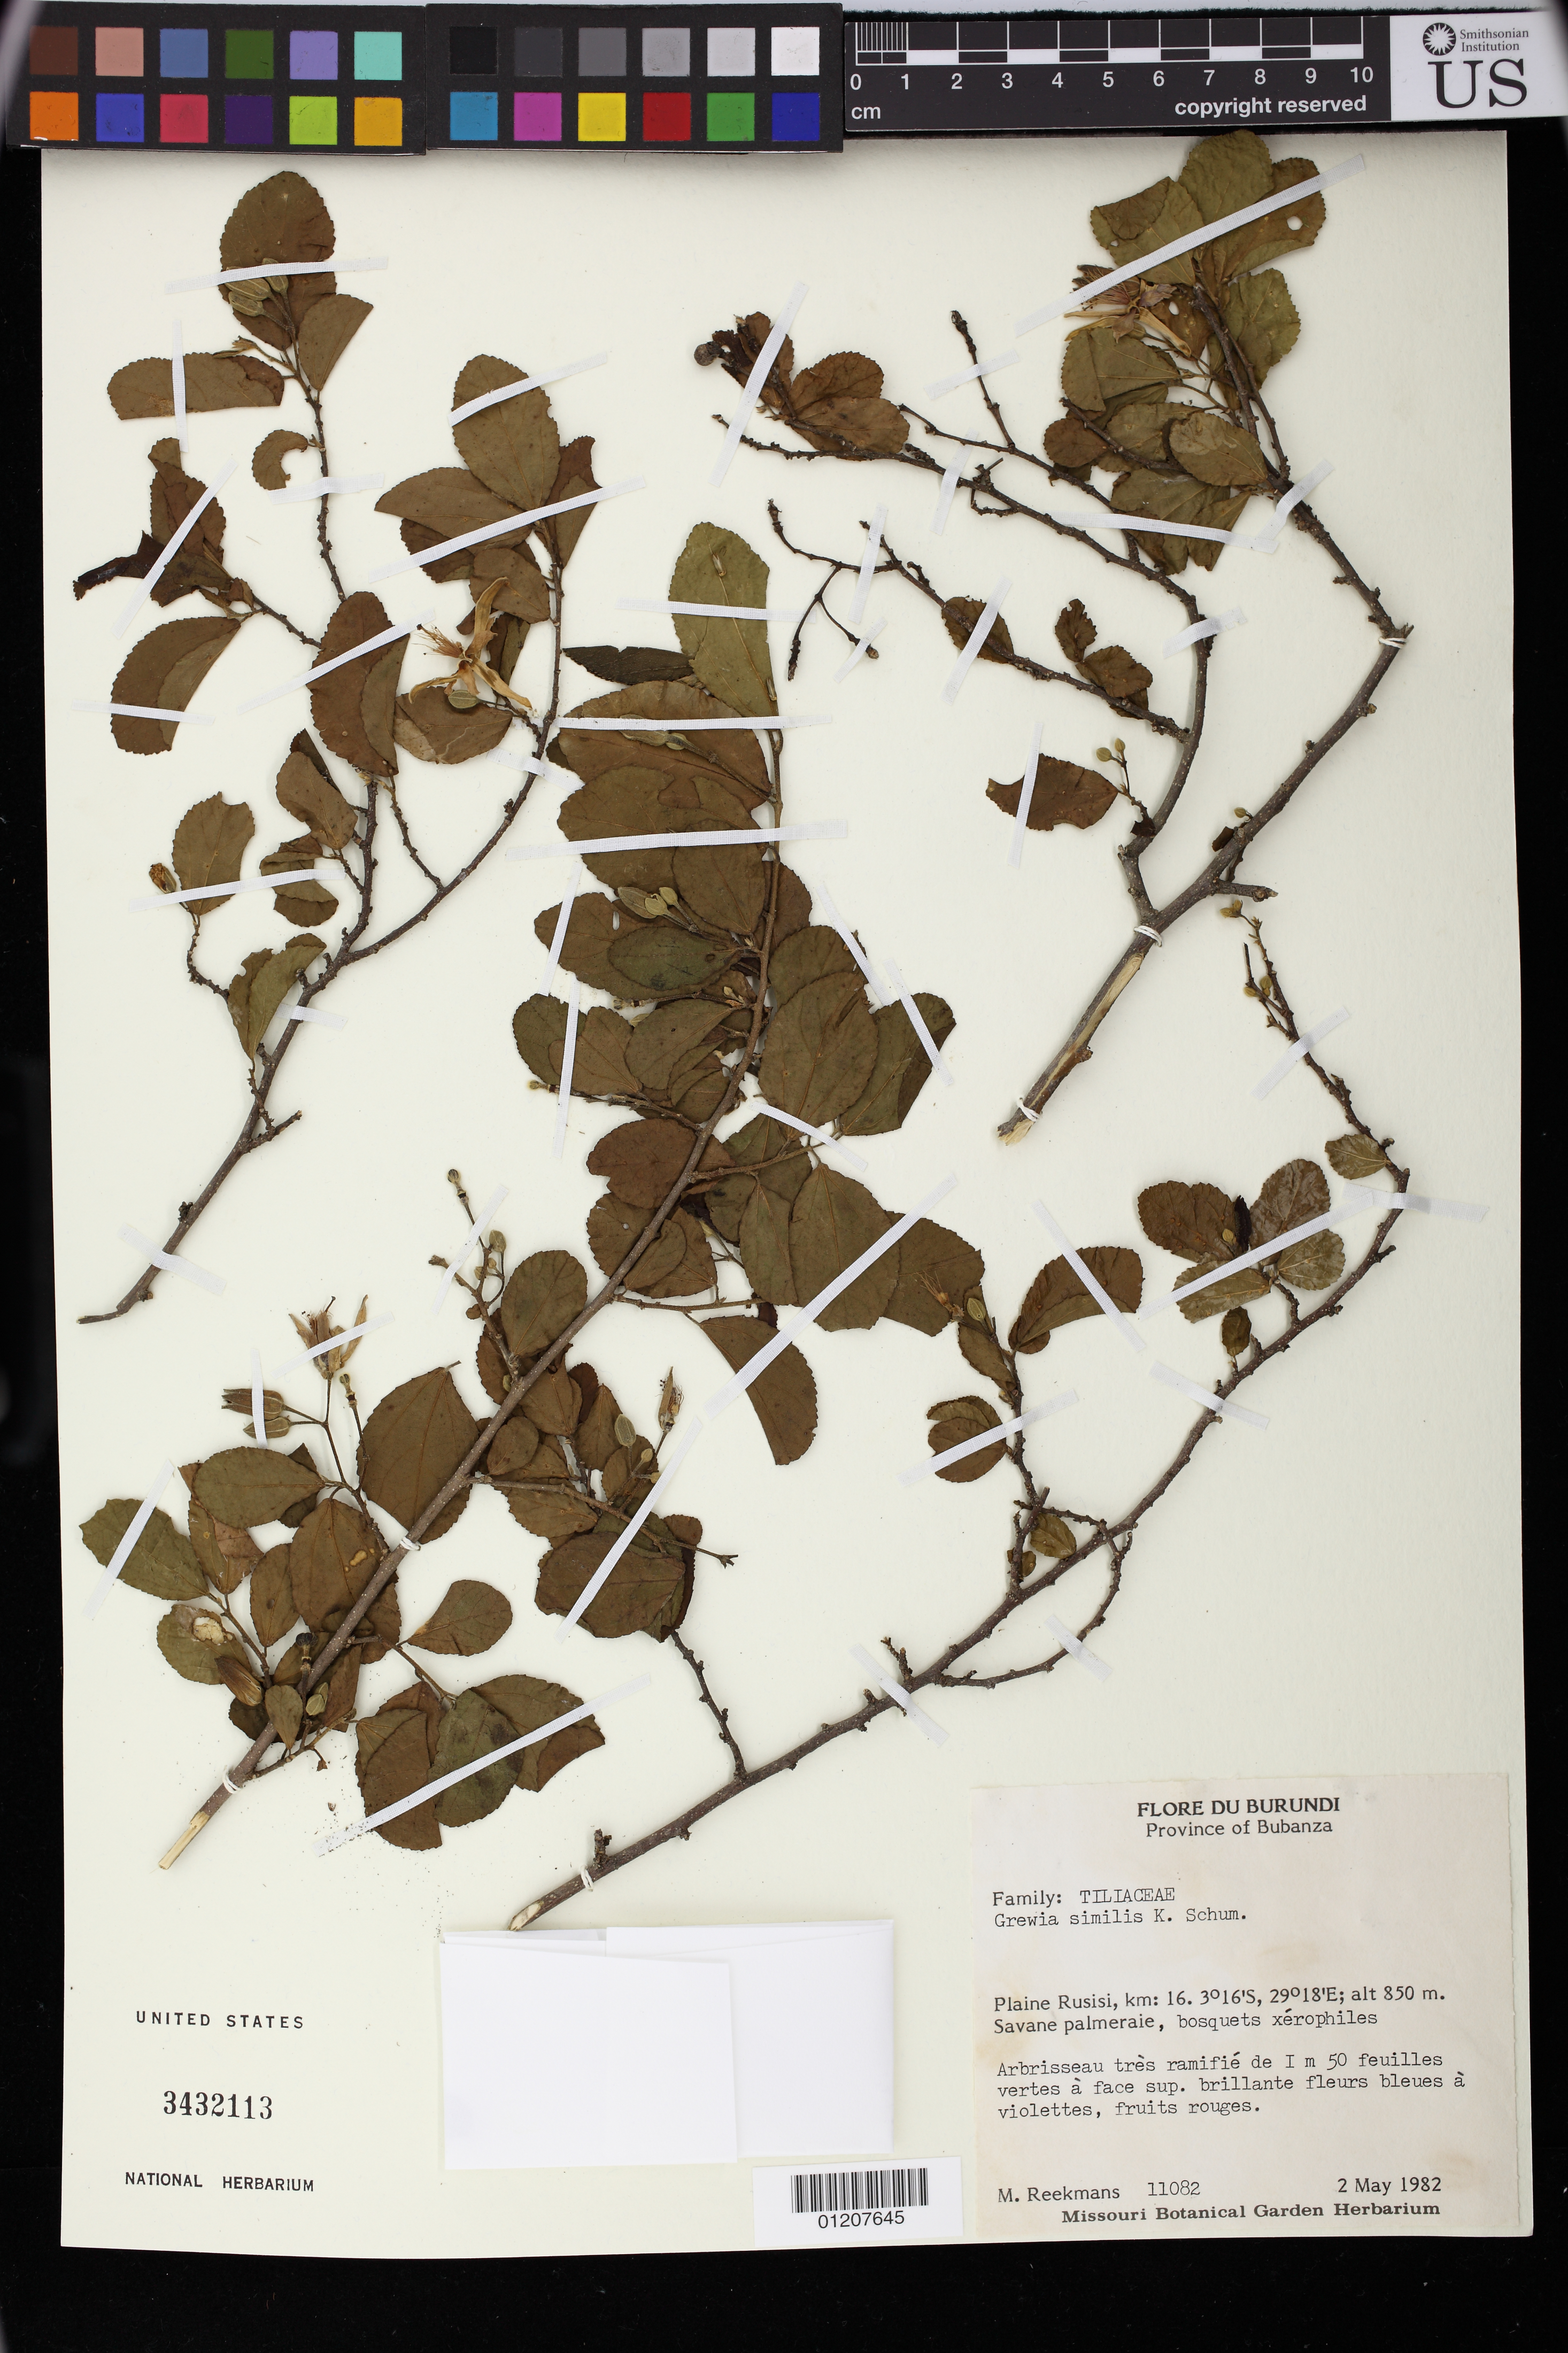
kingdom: Plantae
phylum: Tracheophyta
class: Magnoliopsida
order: Malvales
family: Malvaceae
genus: Grewia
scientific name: Grewia similis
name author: K. Schum.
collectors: M. Reekmans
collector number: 11082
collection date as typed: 05 Feb 1982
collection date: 1982-02-05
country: Burundi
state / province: Bubanza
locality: Province of Bubanza. Plaine Rusisi, km. 16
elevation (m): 850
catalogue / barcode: US 3432113